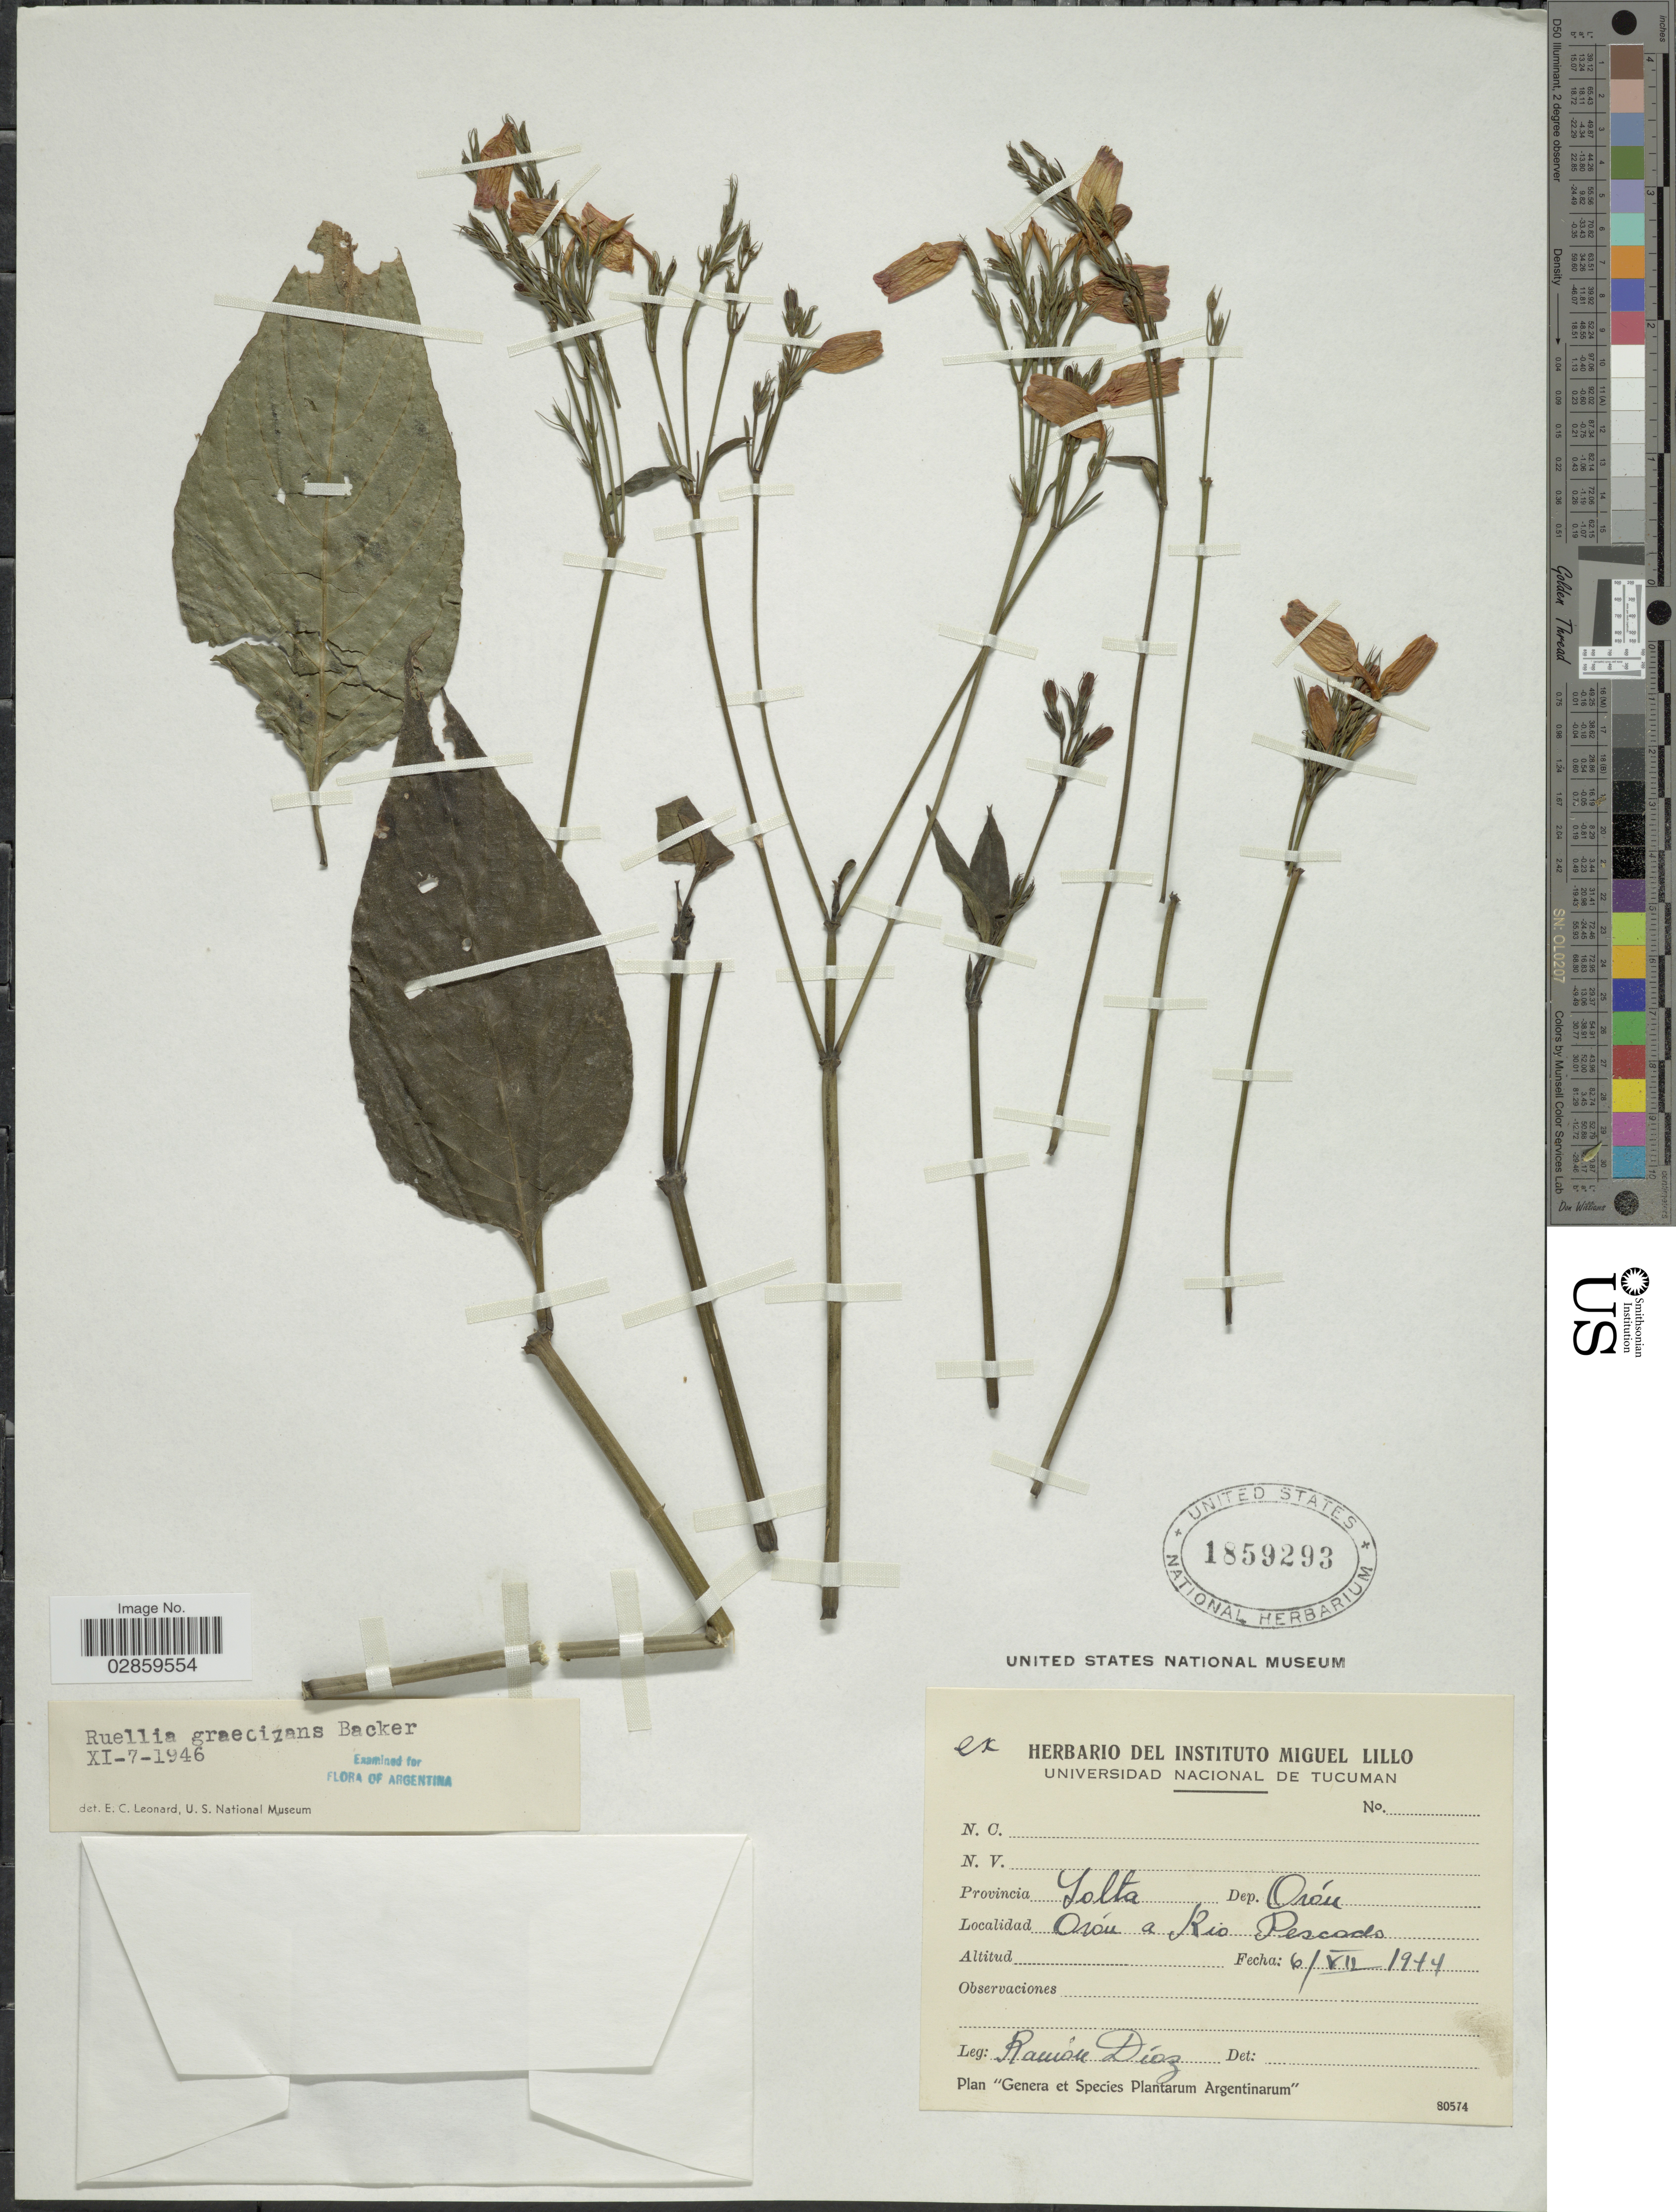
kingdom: Plantae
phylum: Tracheophyta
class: Magnoliopsida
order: Lamiales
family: Acanthaceae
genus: Ruellia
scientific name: Ruellia brevifolia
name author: (Pohl) C. Ezcurra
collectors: R. Diaz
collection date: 1944-07-06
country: Argentina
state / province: Salta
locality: Dep. Orán. Orón a Rio Pescado.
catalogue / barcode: US 1859293